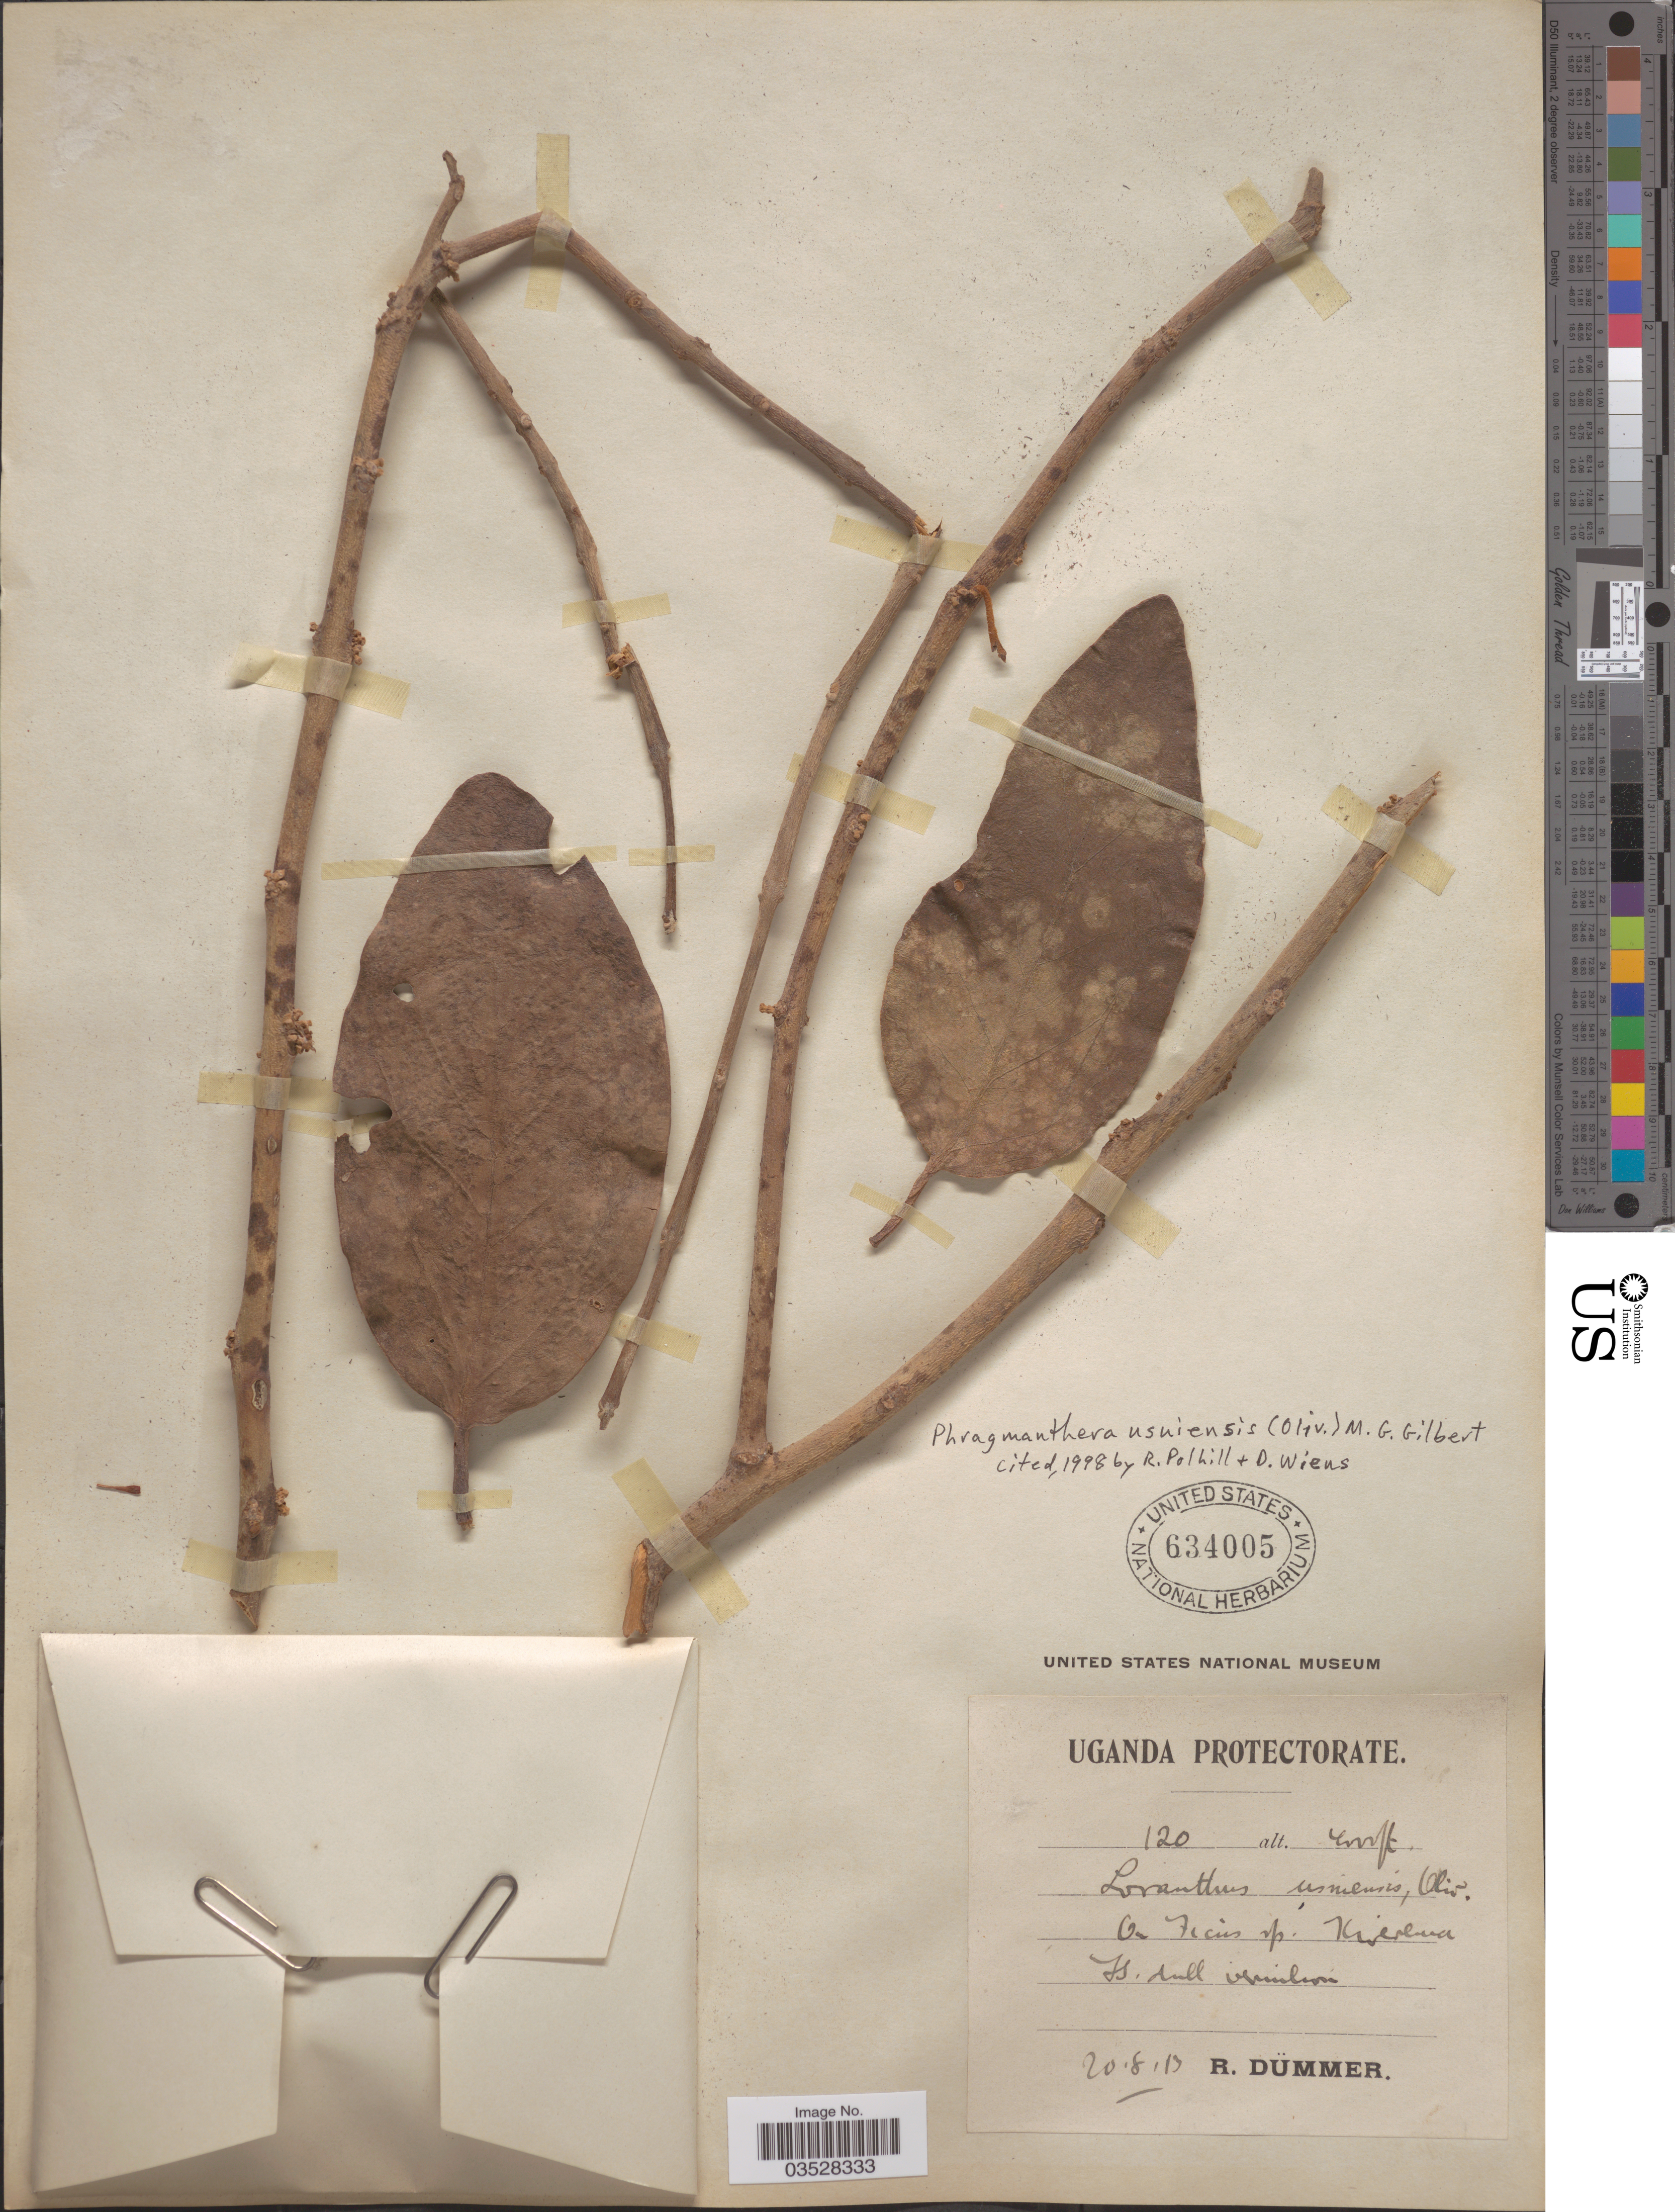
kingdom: Plantae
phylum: Tracheophyta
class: Magnoliopsida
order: Santalales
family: Loranthaceae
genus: Phragmanthera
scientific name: Phragmanthera usuiensis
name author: (Oliv.) M.G. Gilbert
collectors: R. Duemmer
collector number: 120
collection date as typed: Transcribed d/m/y: 20/8/13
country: Uganda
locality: Uganda Protectorate. Kirerema.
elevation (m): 1219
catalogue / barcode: US 634005